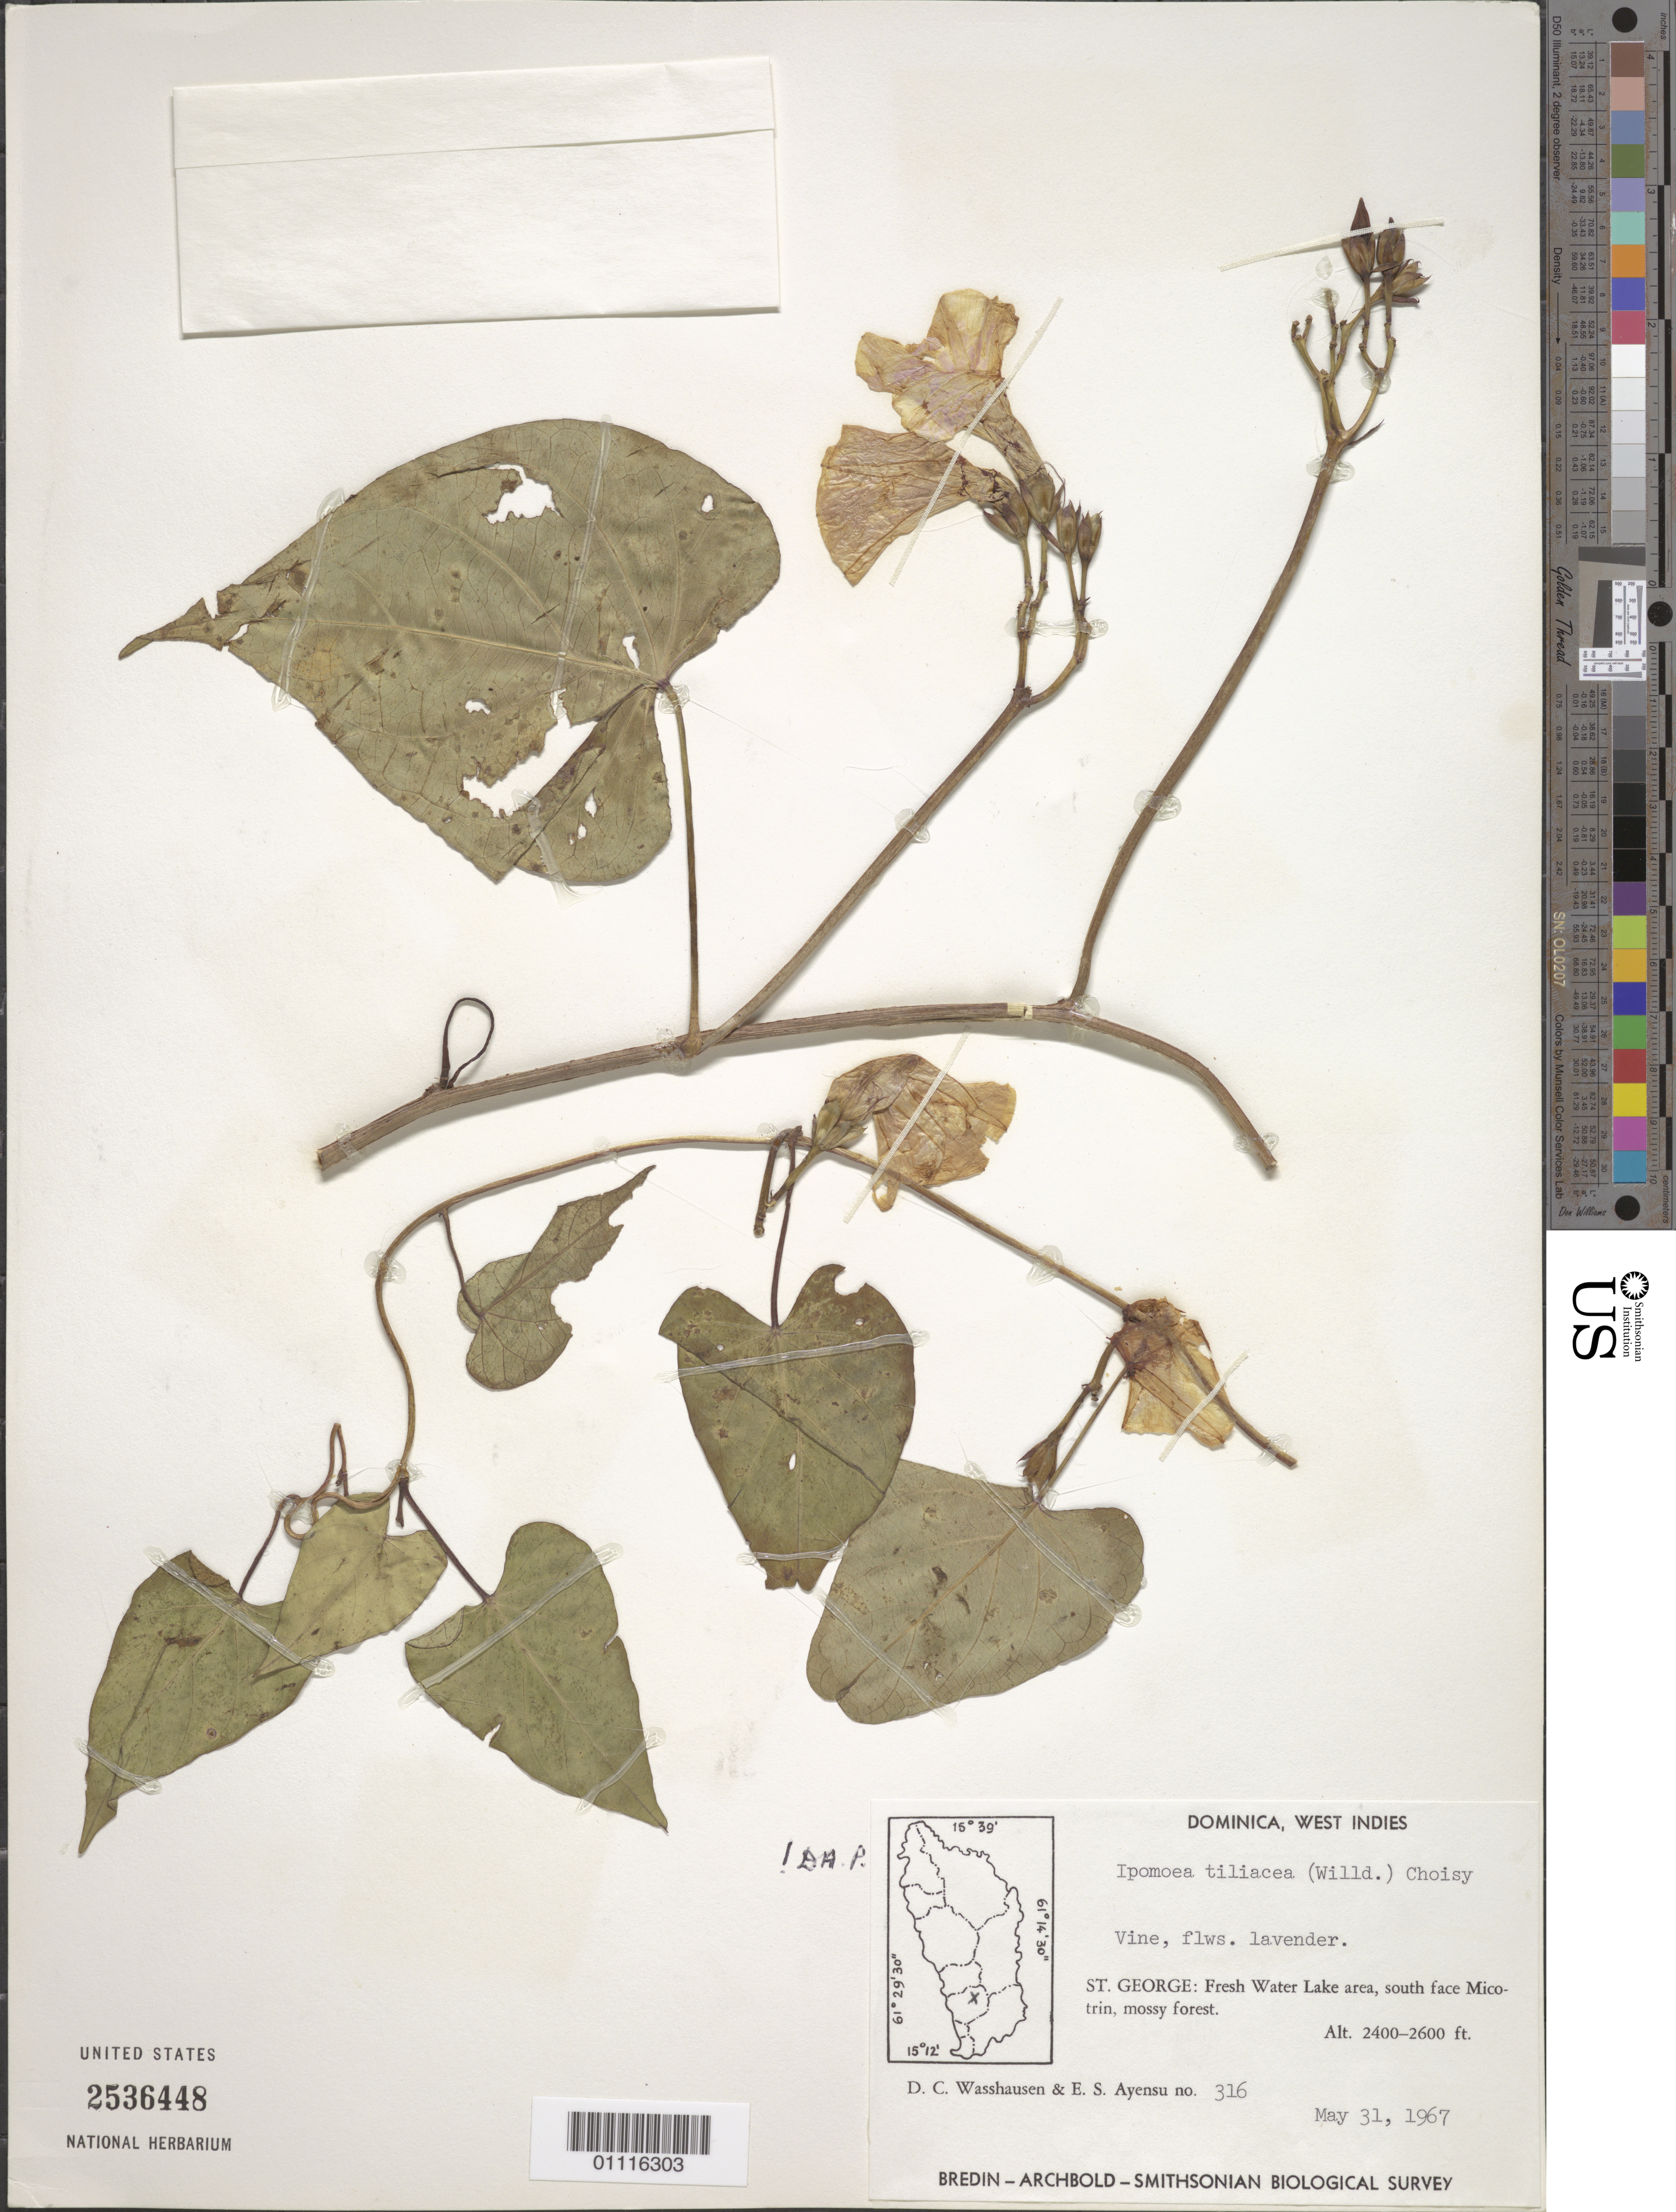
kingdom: Plantae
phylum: Tracheophyta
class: Magnoliopsida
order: Solanales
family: Convolvulaceae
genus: Ipomoea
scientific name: Ipomoea tiliacea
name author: (Willd.) Choisy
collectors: D. C. Wasshausen & E. S. Ayensu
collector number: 316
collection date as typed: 31 May 1967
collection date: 1967-05-31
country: Dominica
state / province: St. George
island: Dominica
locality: Fresh Water Lake area, S face Micotrin, mossy forest.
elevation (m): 732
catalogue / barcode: US 2536448